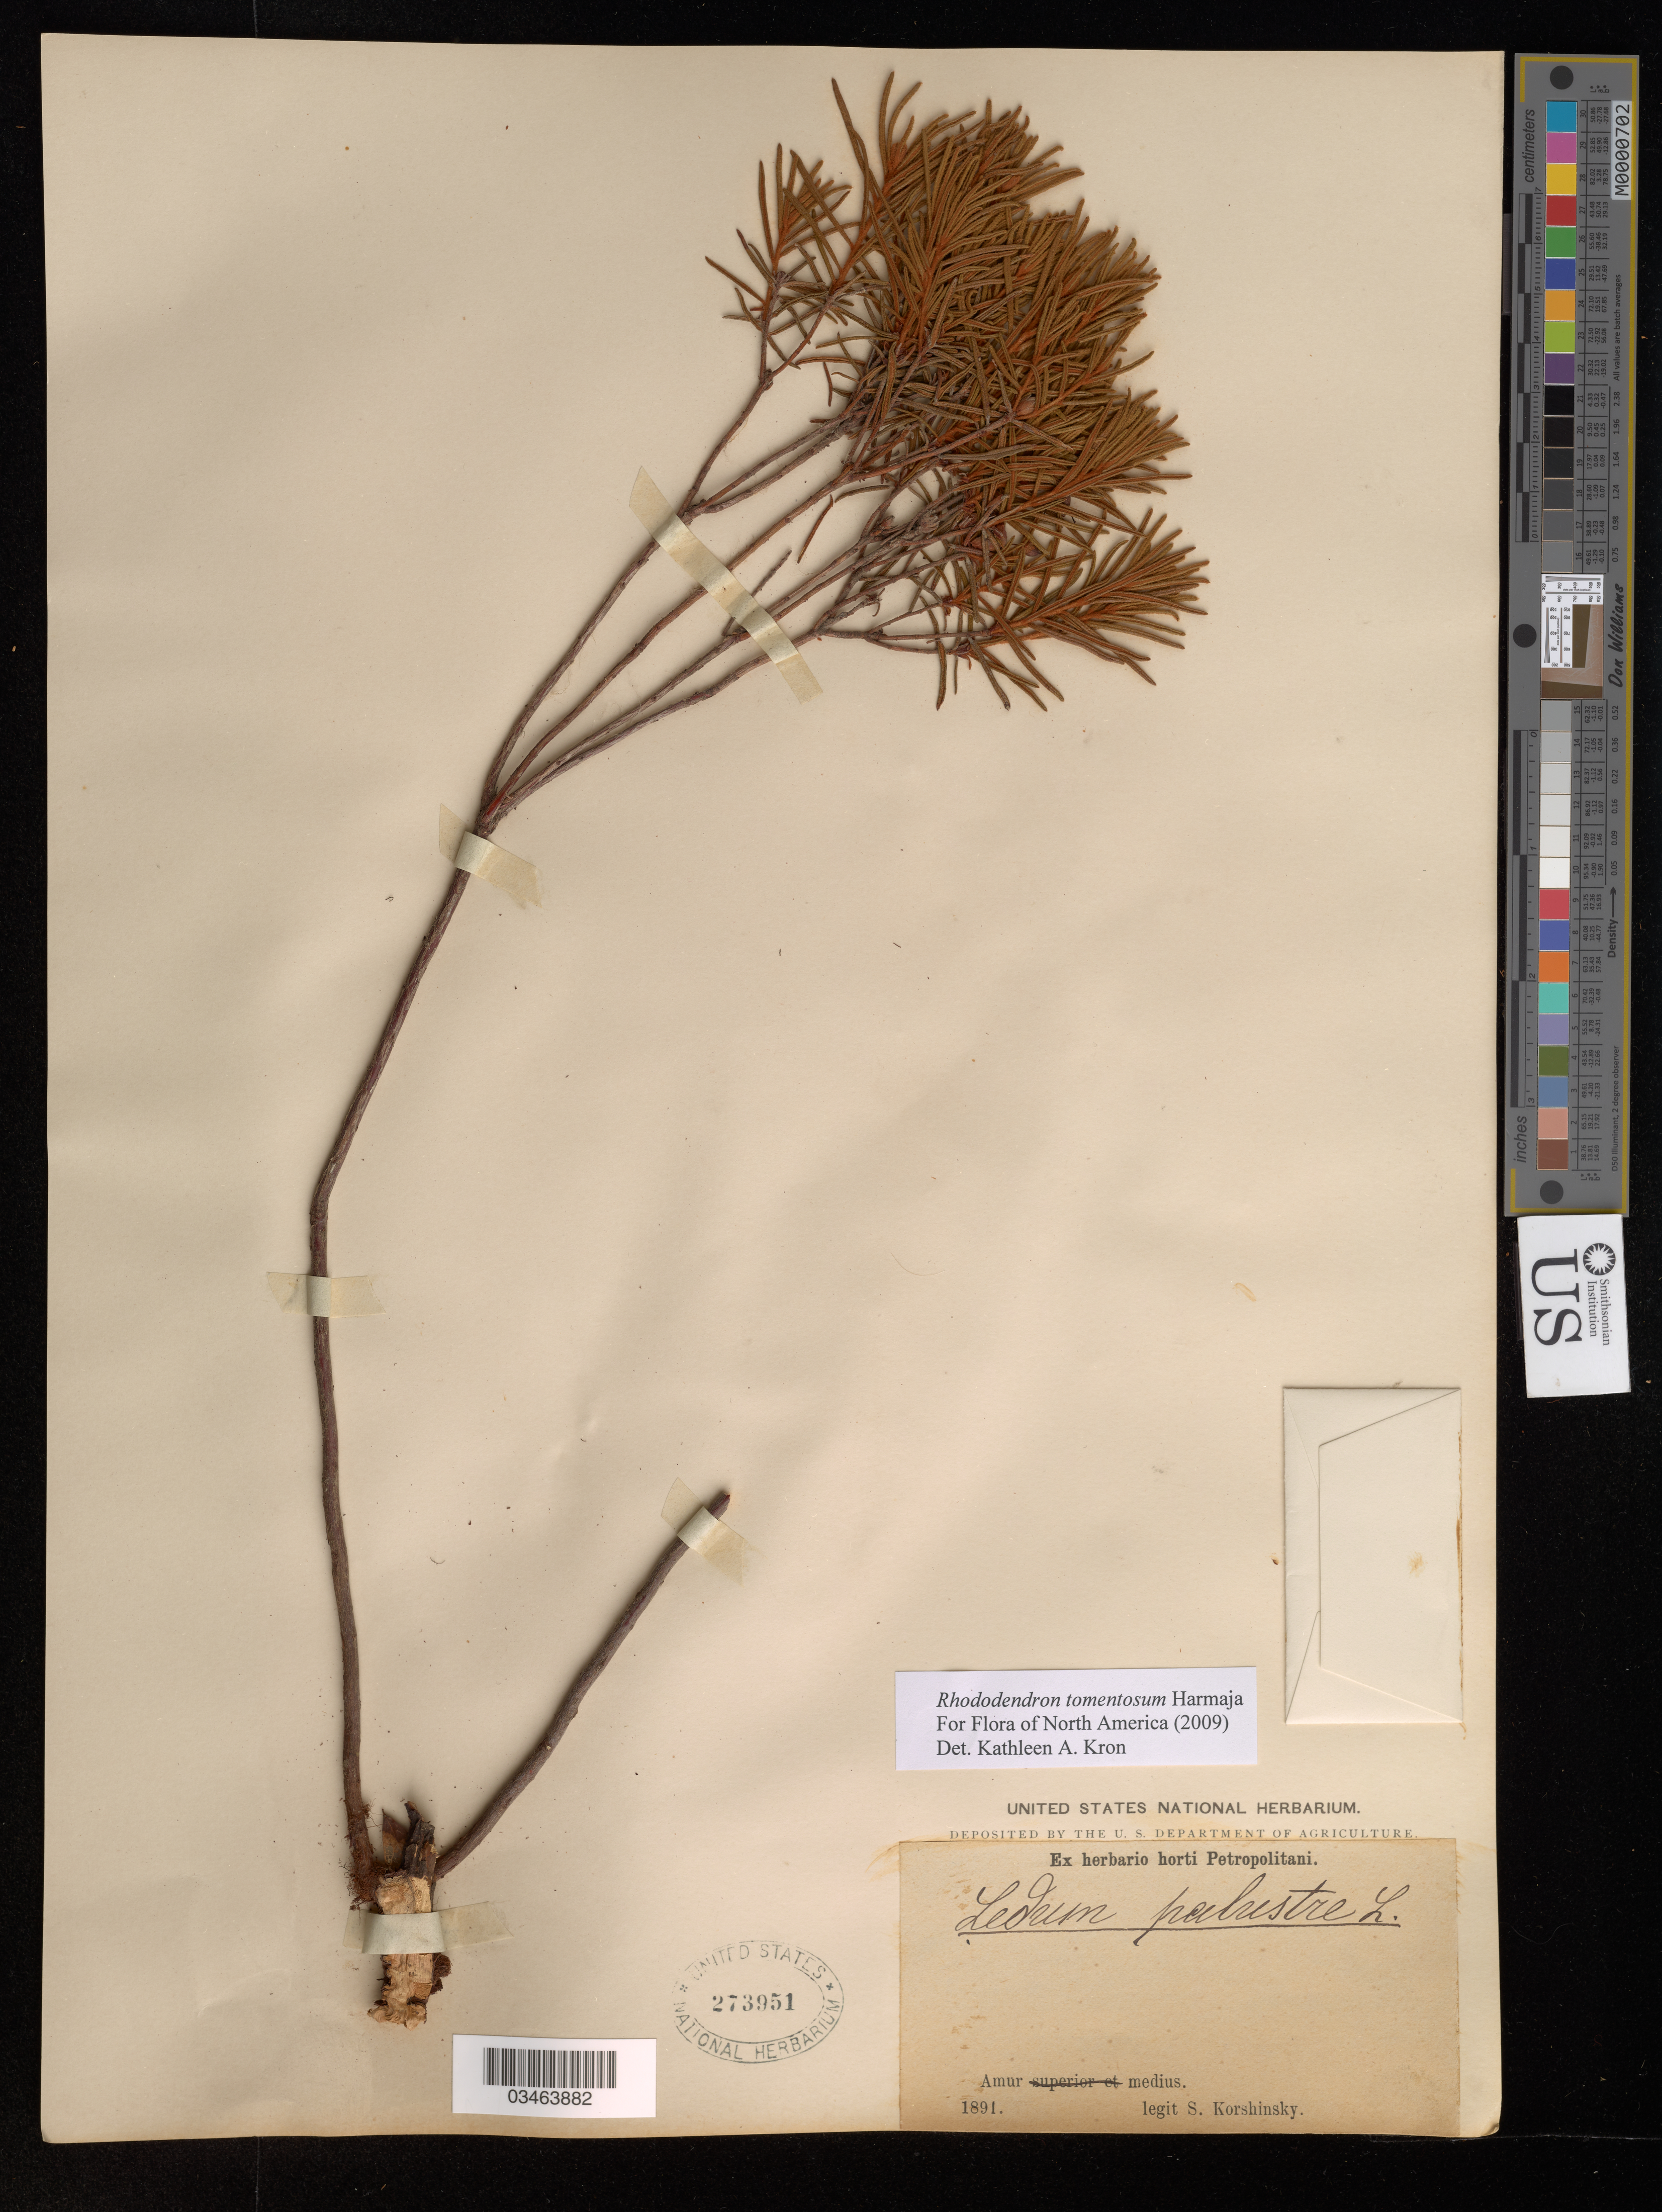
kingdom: Plantae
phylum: Tracheophyta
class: Magnoliopsida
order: Ericales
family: Ericaceae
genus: Rhododendron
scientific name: Rhododendron tomentosum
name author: Harmaja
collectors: S. Korshinsky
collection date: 1891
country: Russian Federation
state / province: Amur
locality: Amur medius.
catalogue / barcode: US 273951